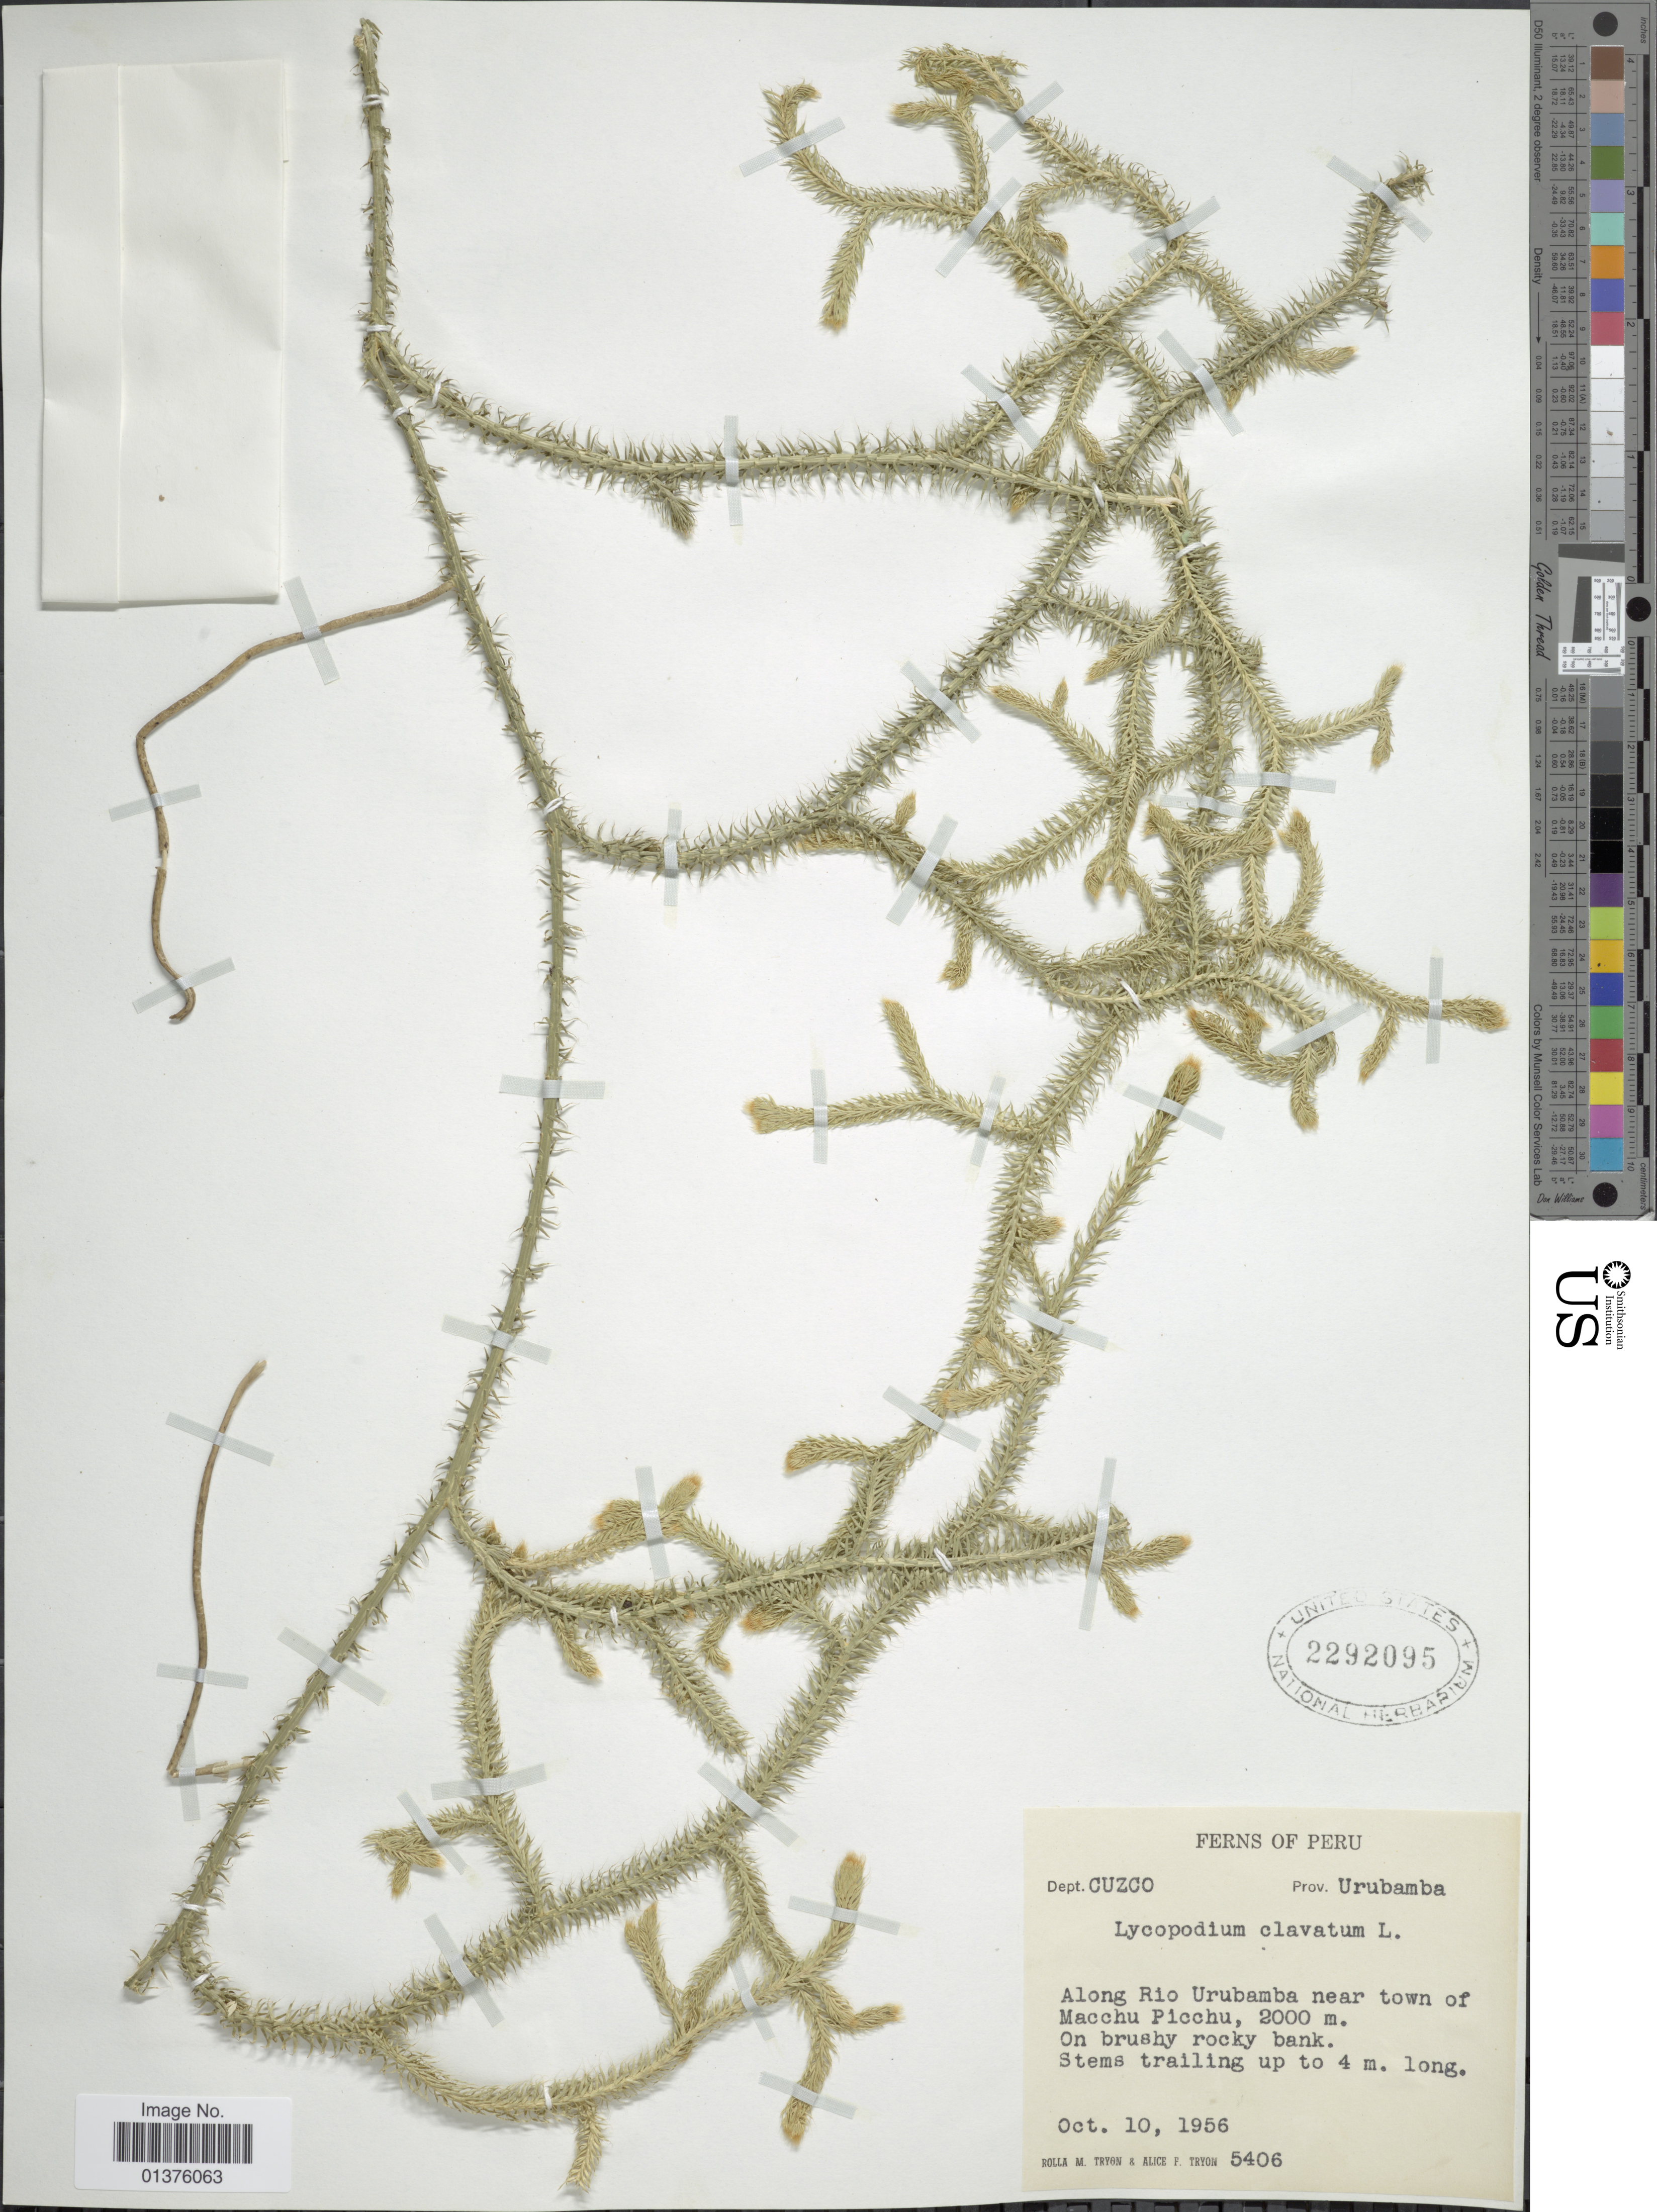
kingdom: Plantae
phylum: Tracheophyta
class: Lycopodiopsida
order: Lycopodiales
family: Lycopodiaceae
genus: Lycopodium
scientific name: Lycopodium clavatum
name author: L.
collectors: R. M. Tryon & A. F. Tryon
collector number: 5406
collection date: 1956-10-10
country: Peru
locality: Dept. Cuzco, Prov. Urubamba, along Rio Urubamba near town of Machu Picchu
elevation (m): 2000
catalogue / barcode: US 2292095